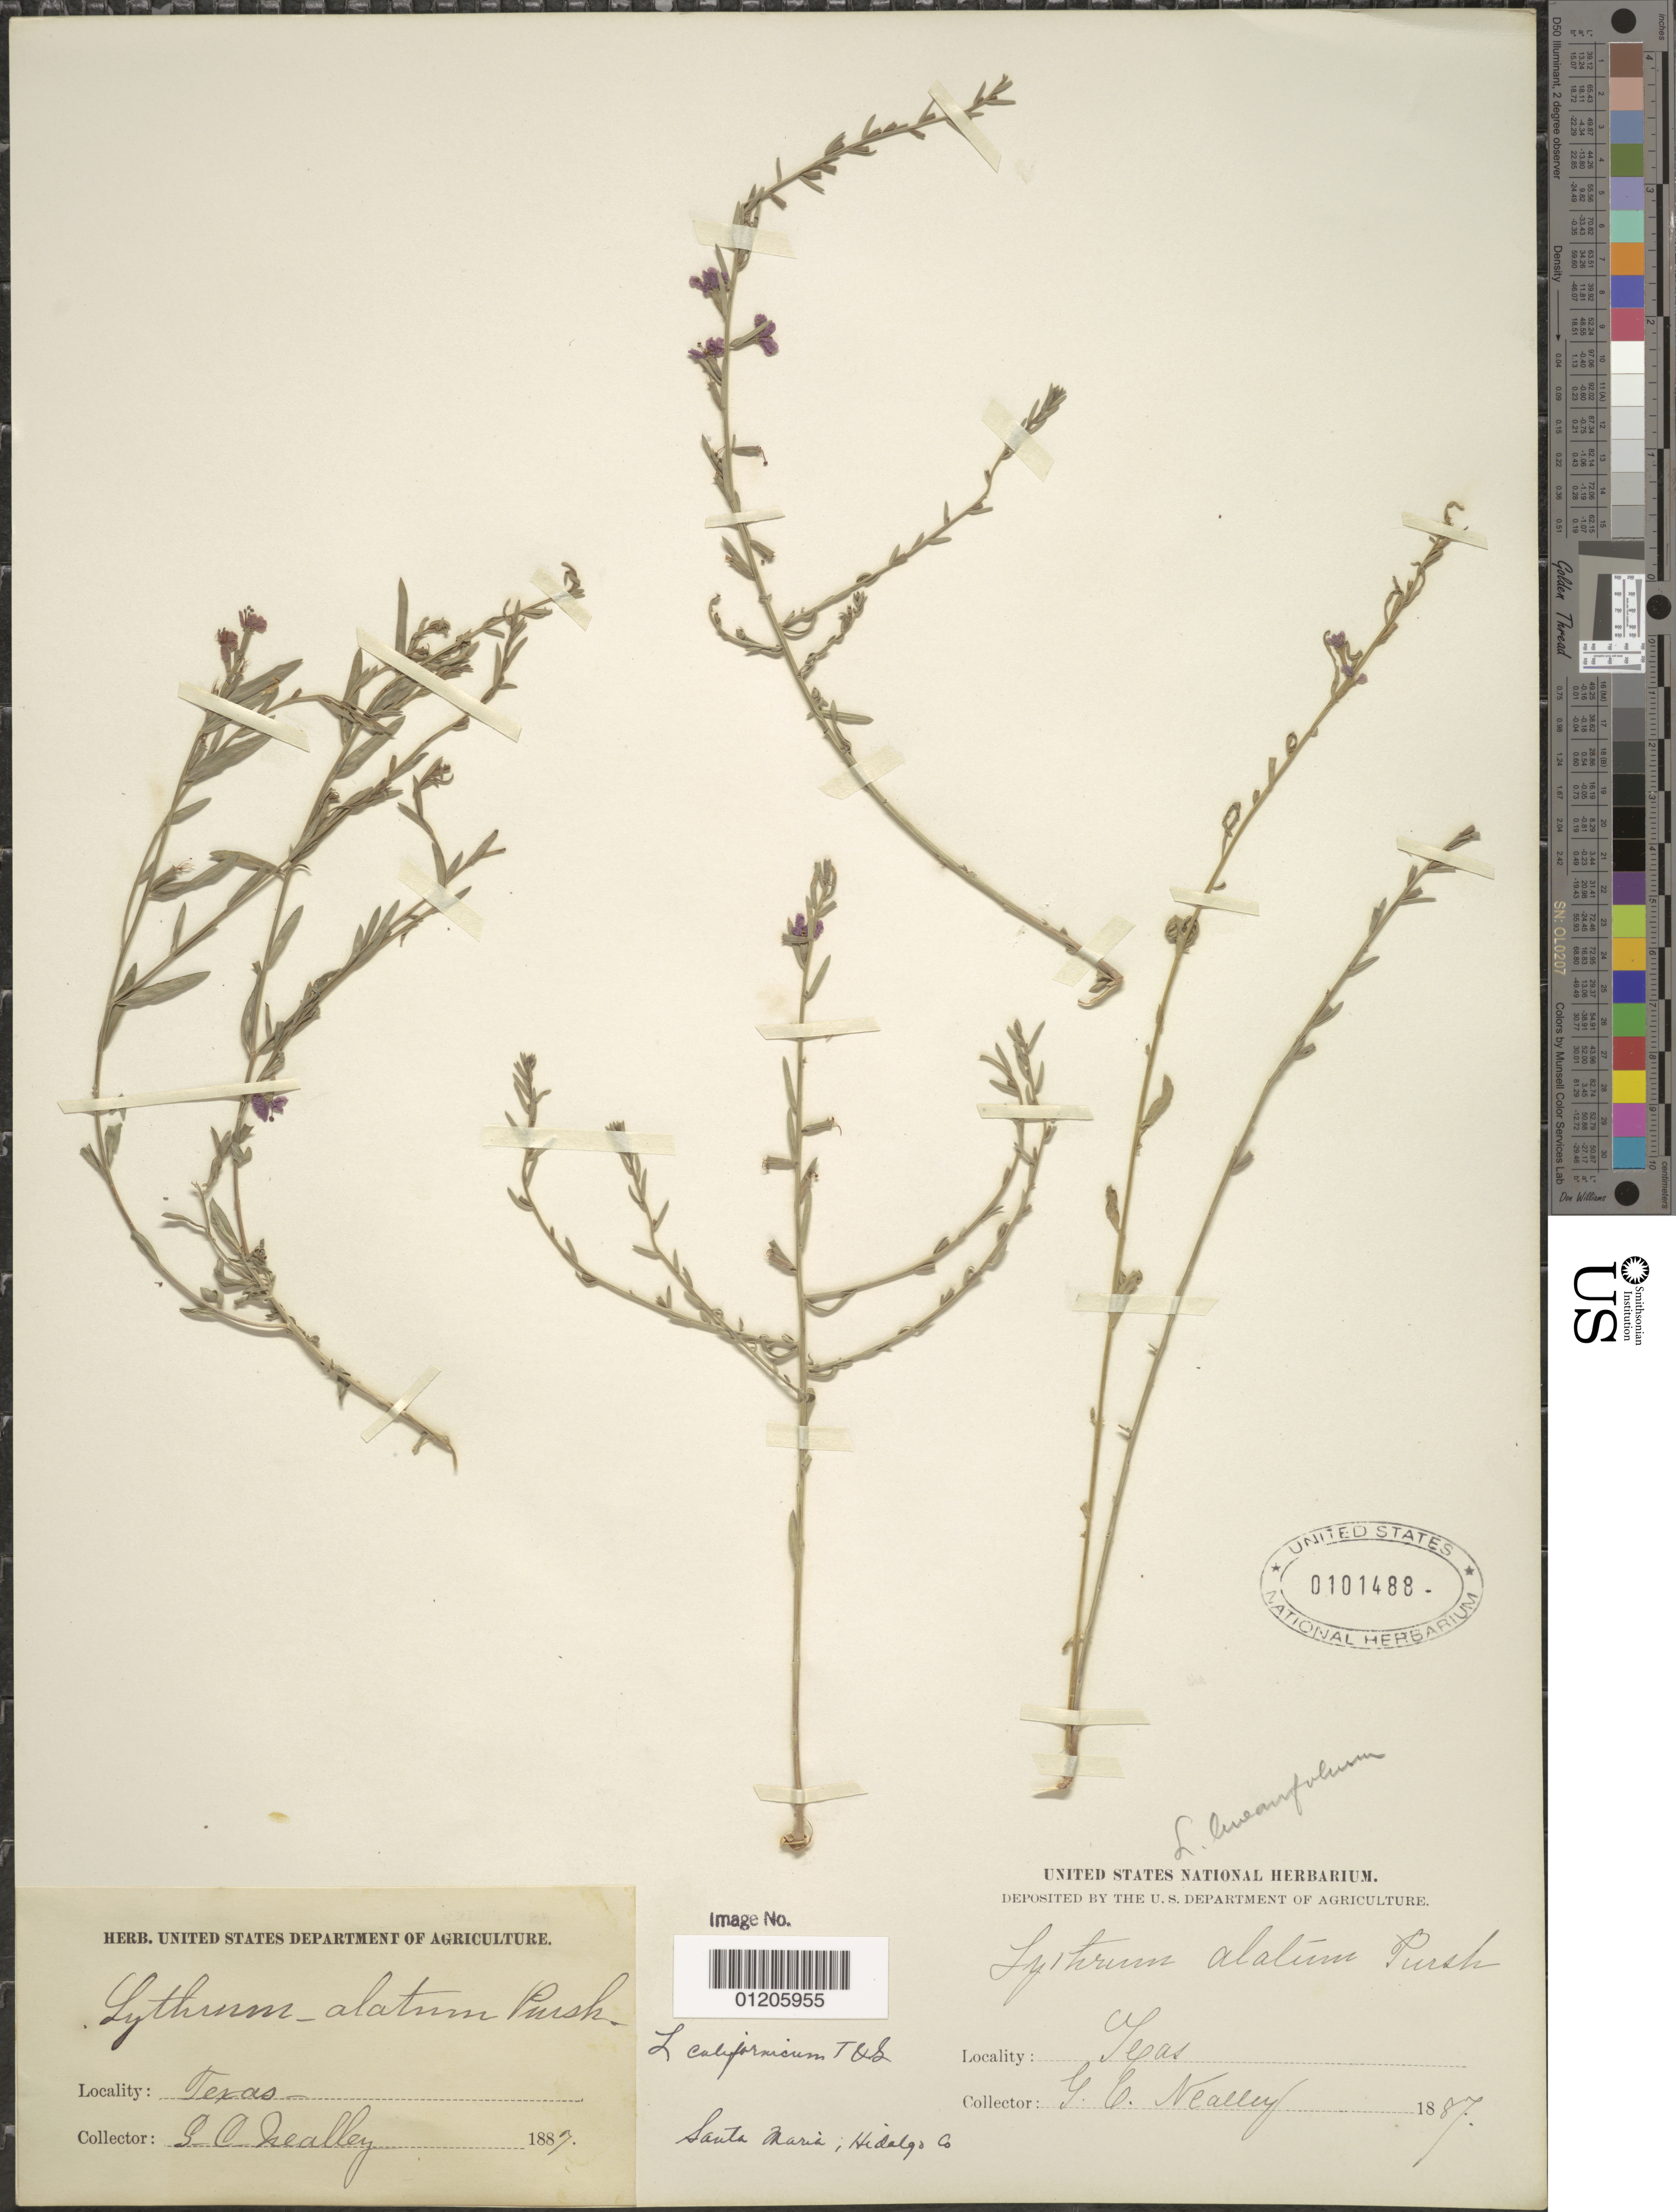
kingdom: Plantae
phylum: Tracheophyta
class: Magnoliopsida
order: Myrtales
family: Lythraceae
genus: Lythrum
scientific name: Lythrum californicum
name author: Torr. & A. Gray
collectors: G. C. Nealley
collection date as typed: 1887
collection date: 1887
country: United States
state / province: Texas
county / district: Hidalgo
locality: Santa Maria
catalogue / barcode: US 101488